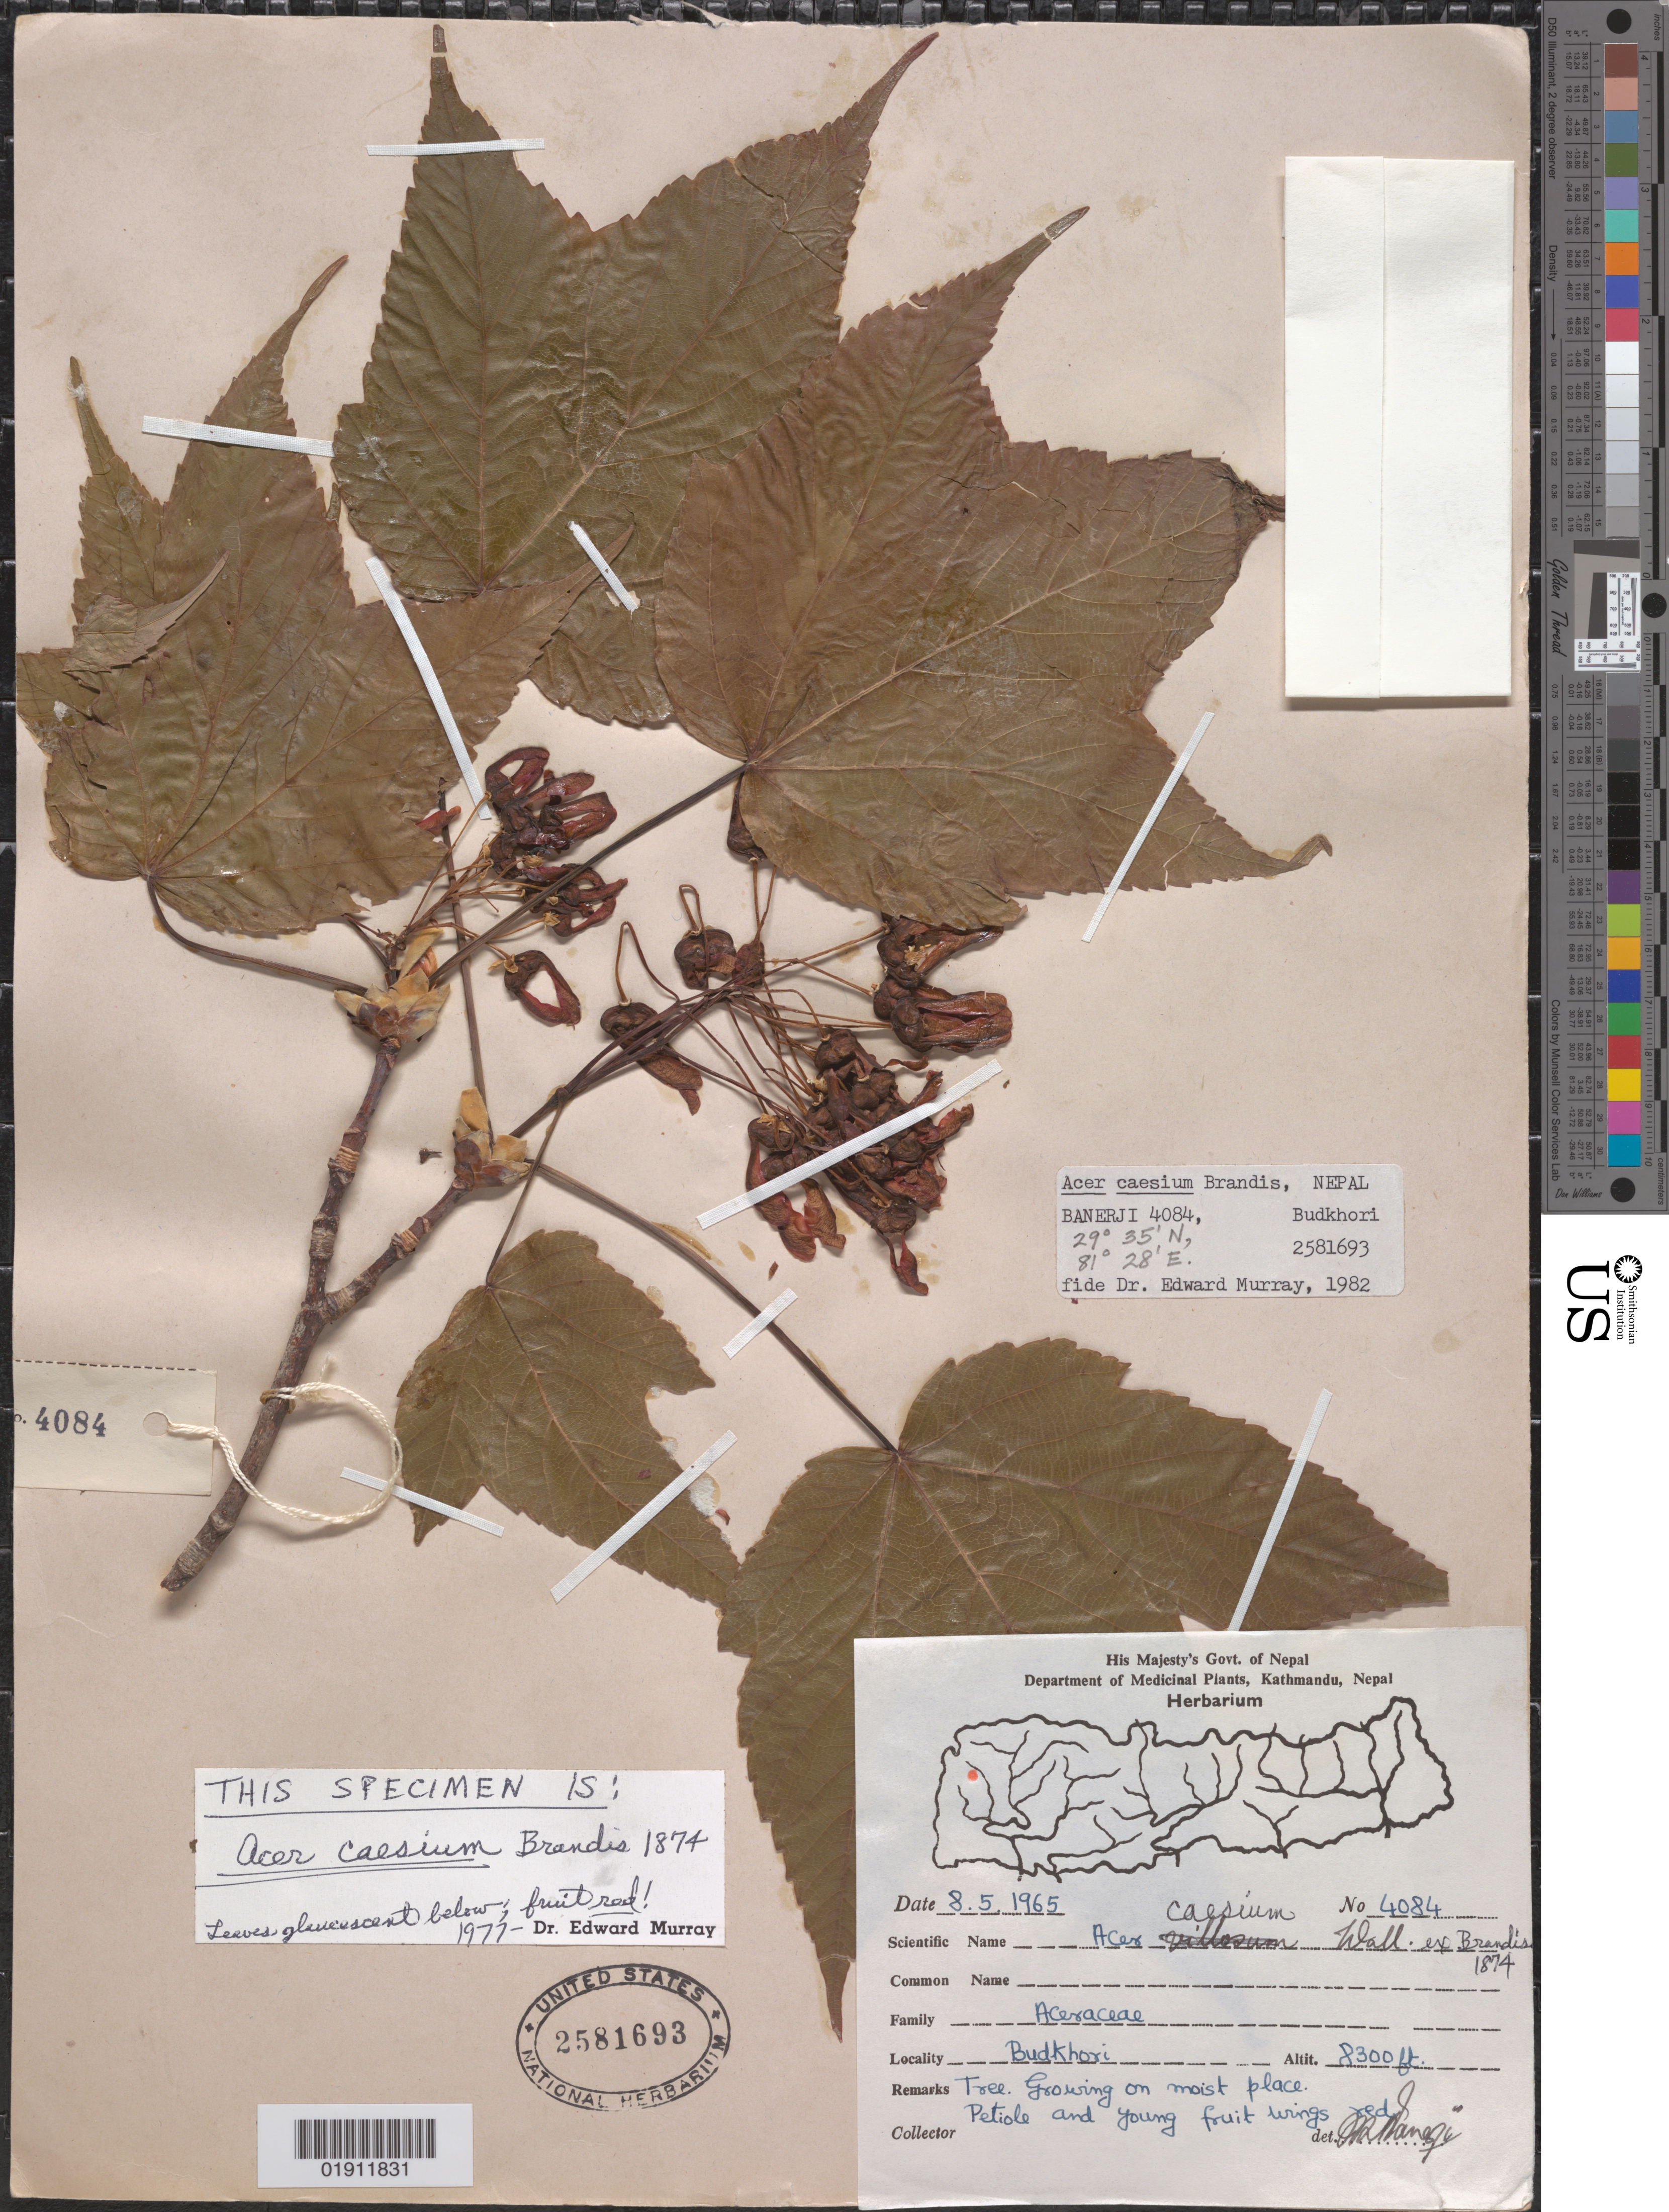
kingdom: Plantae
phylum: Tracheophyta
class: Magnoliopsida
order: Sapindales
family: Sapindaceae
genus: Acer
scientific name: Acer caesium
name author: Wall ex Brandis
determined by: Murray, Edward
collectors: -. Banerji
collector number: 4084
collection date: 1965-05-08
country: Nepal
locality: Budkhori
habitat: Growing on moist place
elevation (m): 2530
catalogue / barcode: US 2581693